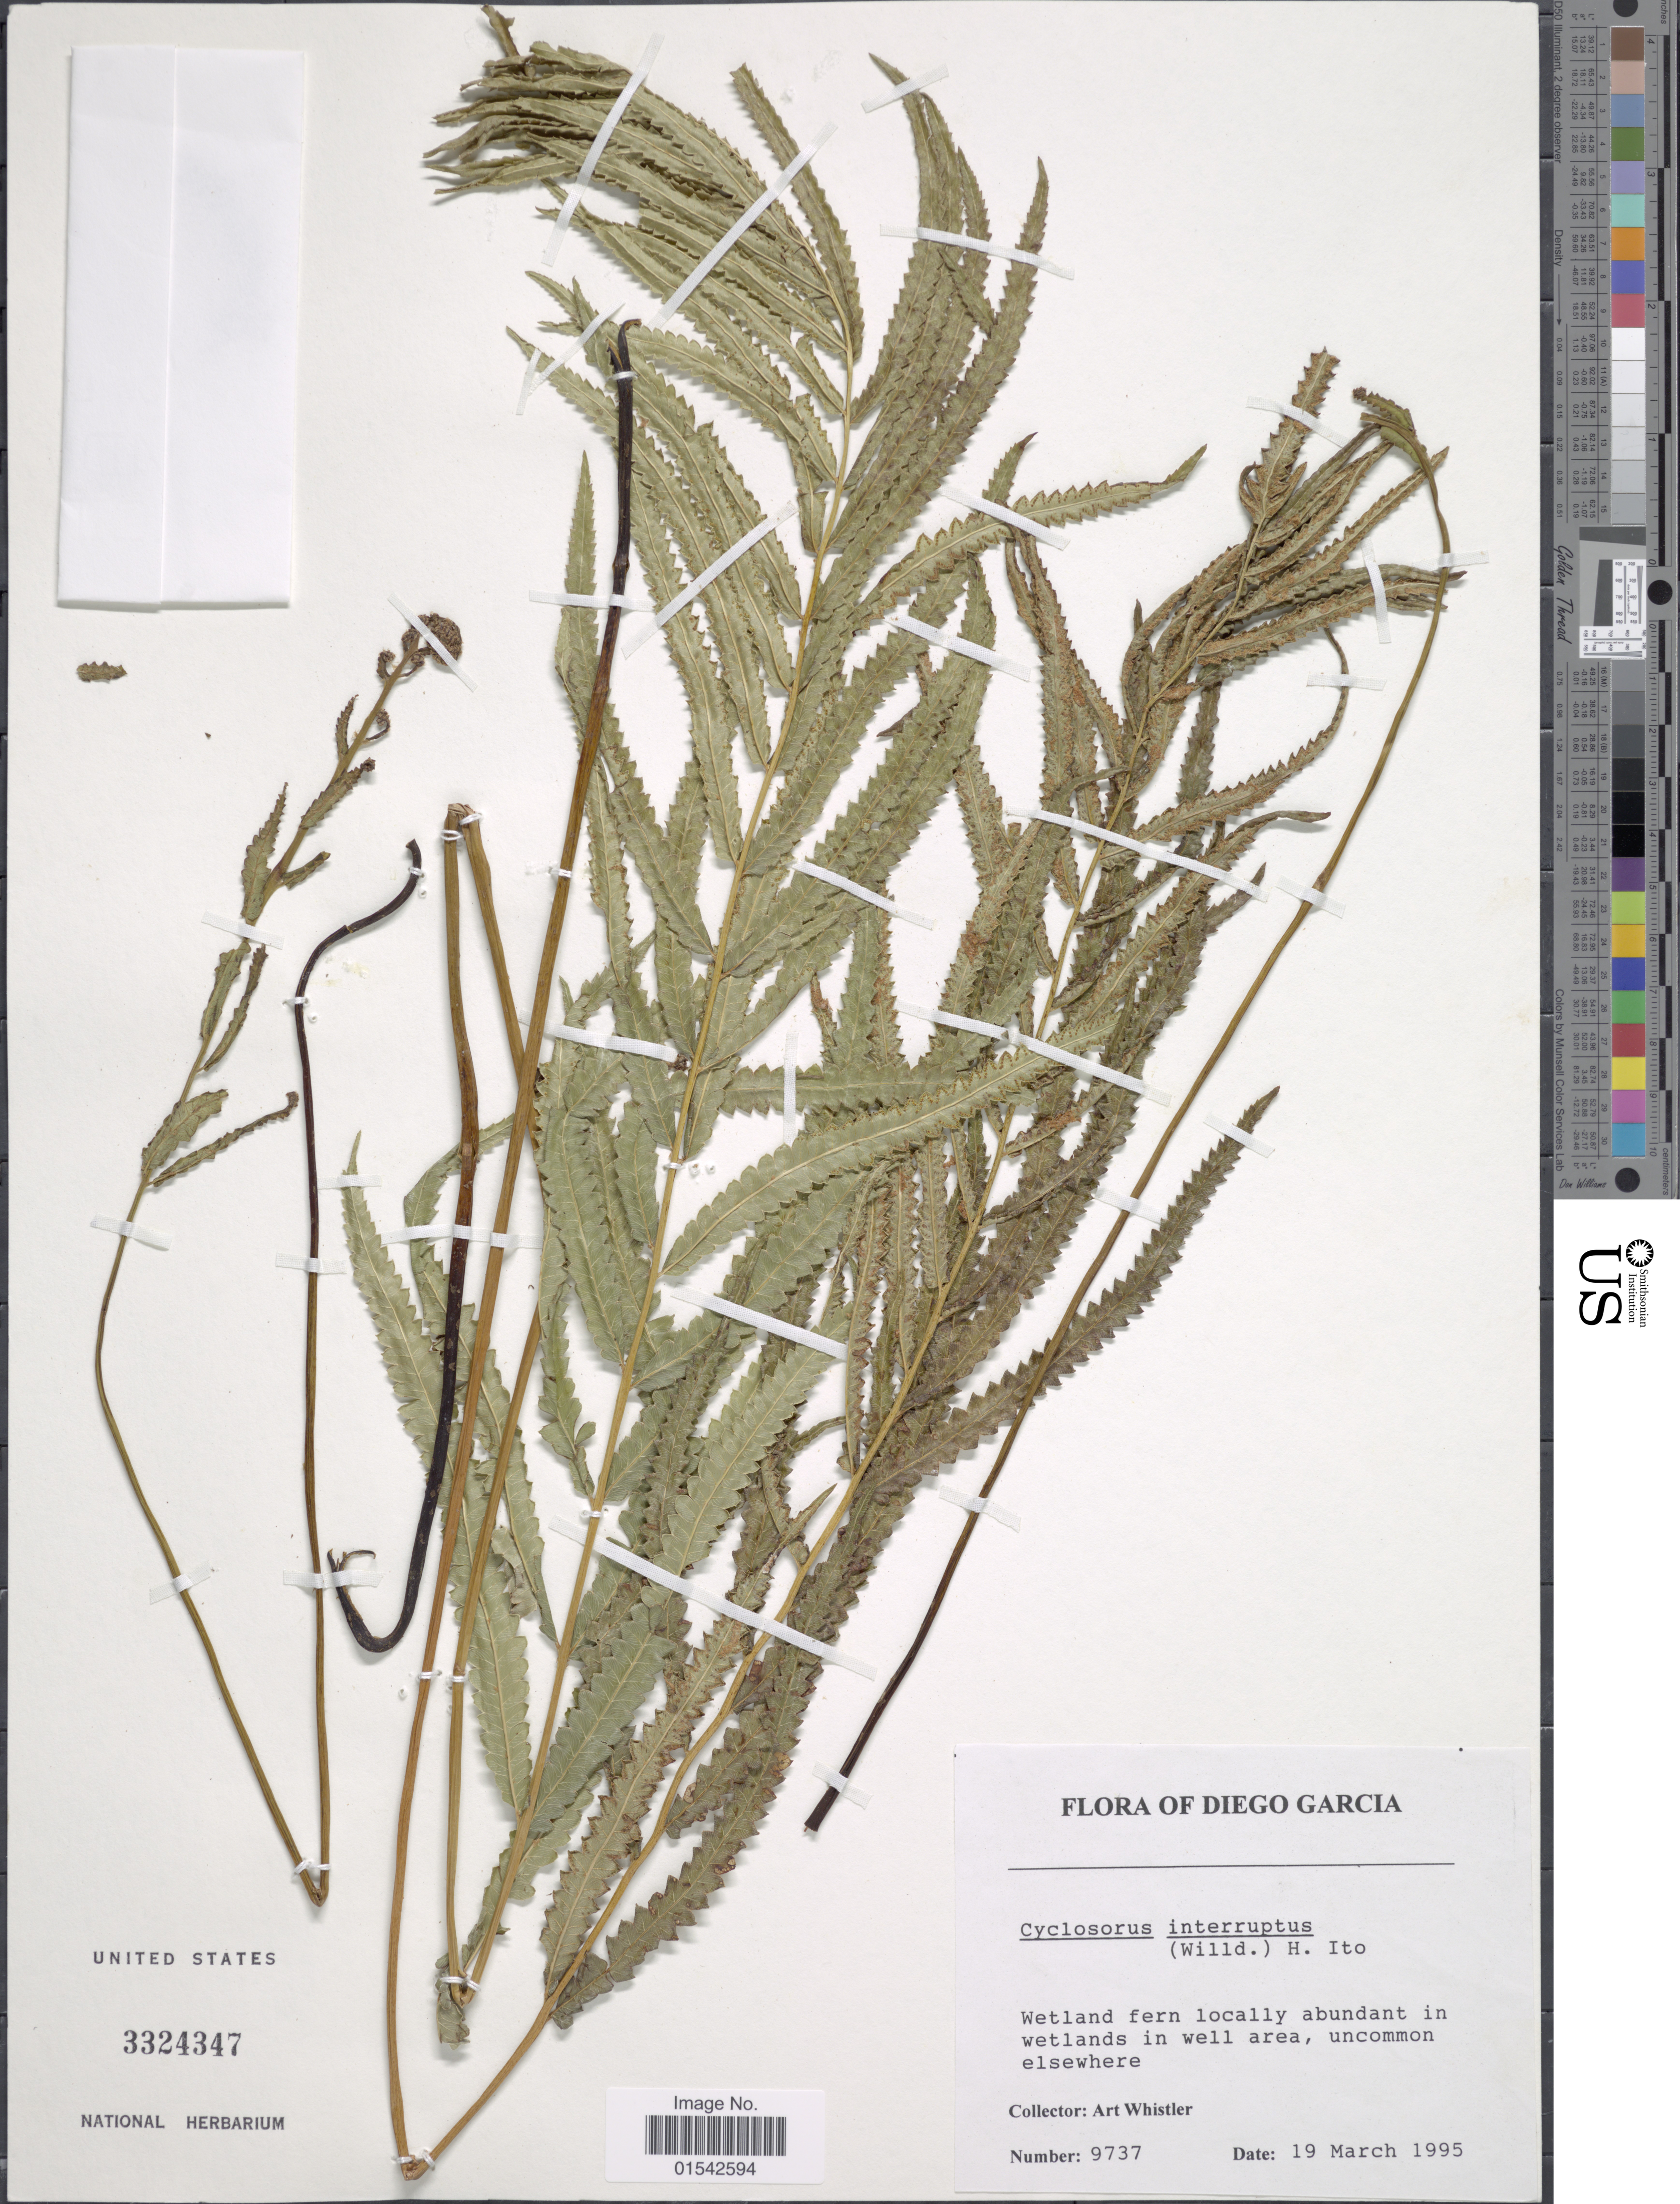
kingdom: Plantae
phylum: Tracheophyta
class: Polypodiopsida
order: Polypodiales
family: Thelypteridaceae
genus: Cyclosorus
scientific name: Cyclosorus interruptus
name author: (Willd.) H. Itô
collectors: A. Whistler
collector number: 9737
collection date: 1995-03-19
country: British Indian Ocean Territory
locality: Diego Garcia, wetland fern locally abundant in wetlands in well area, uncommon elsewhere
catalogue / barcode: US 3324347